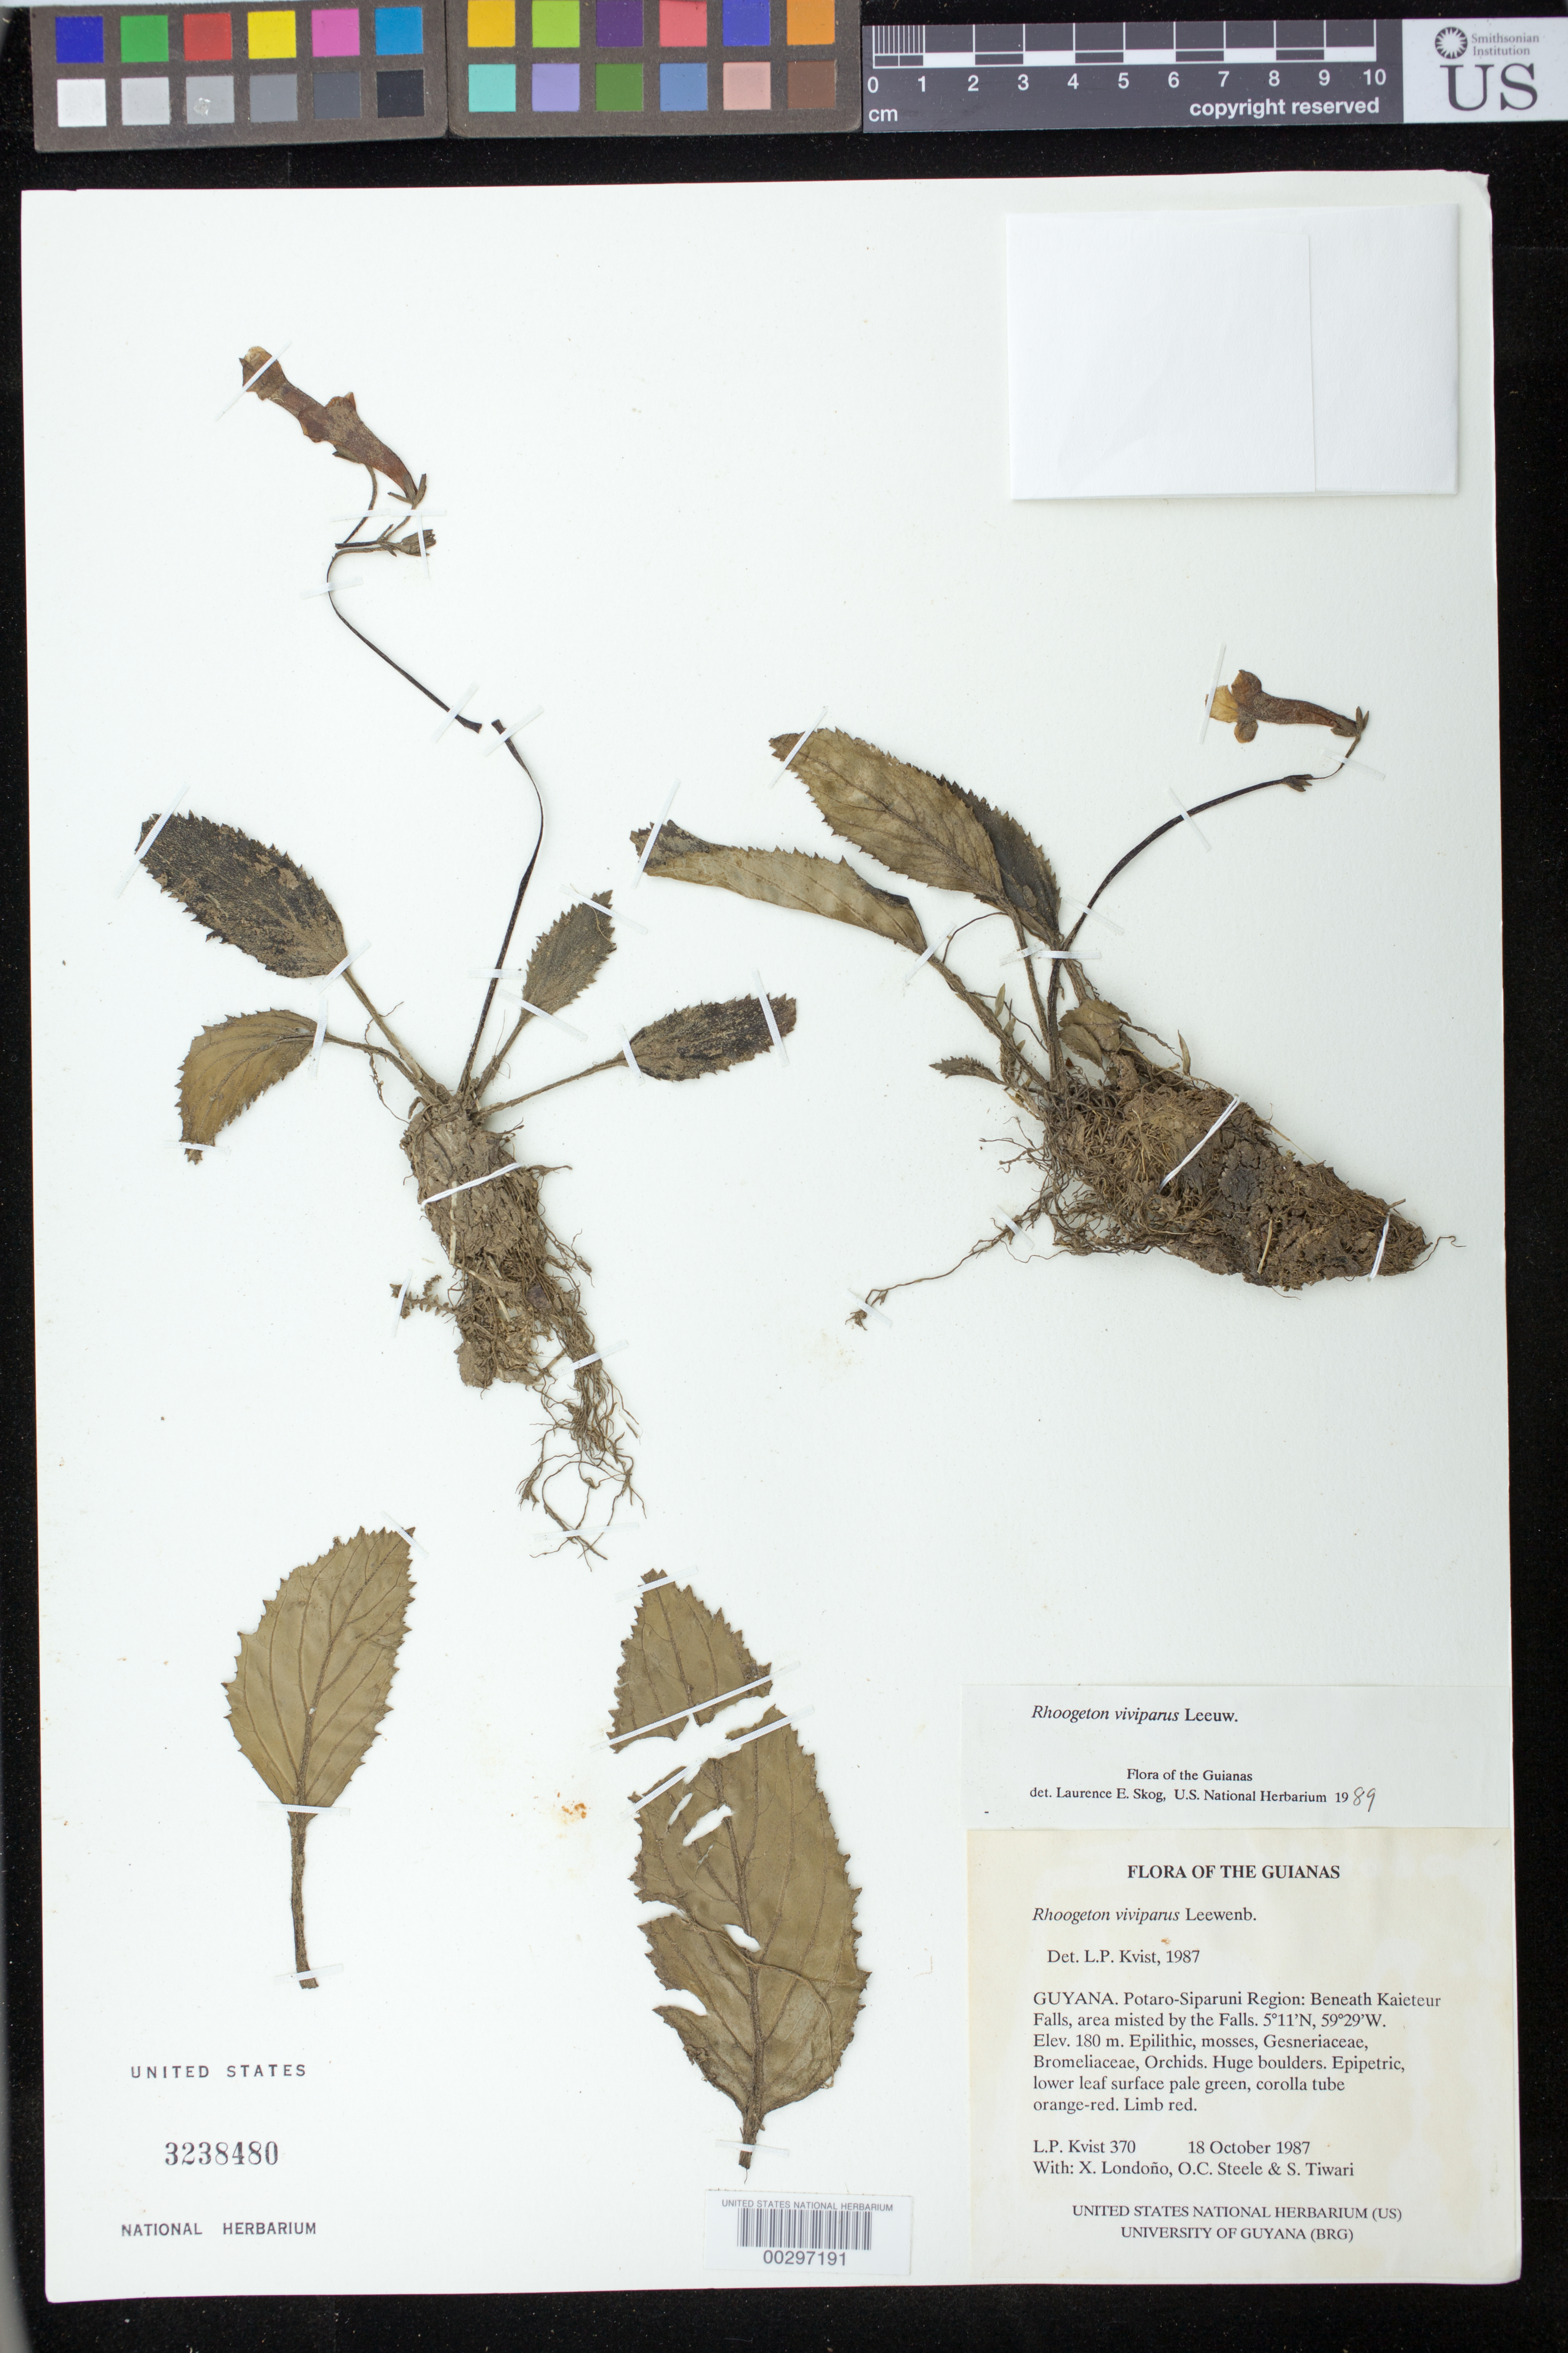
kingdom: Plantae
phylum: Tracheophyta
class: Magnoliopsida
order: Lamiales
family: Gesneriaceae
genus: Rhoogeton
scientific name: Rhoogeton viviparus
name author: Leeuwenb.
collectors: L. P. Kvist, X. Londoño, O. C. Steele & S. Tiwari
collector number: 370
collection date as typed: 18 Oct 1987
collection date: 1987-10-18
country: Guyana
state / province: Potaro-Siparuni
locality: Beneath Kaieteur Falls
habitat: Area misted by falls; epilithic, mosses, Gesneriaceae, Bromeliaceae, orchids. Huge boulders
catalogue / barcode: US 3238480